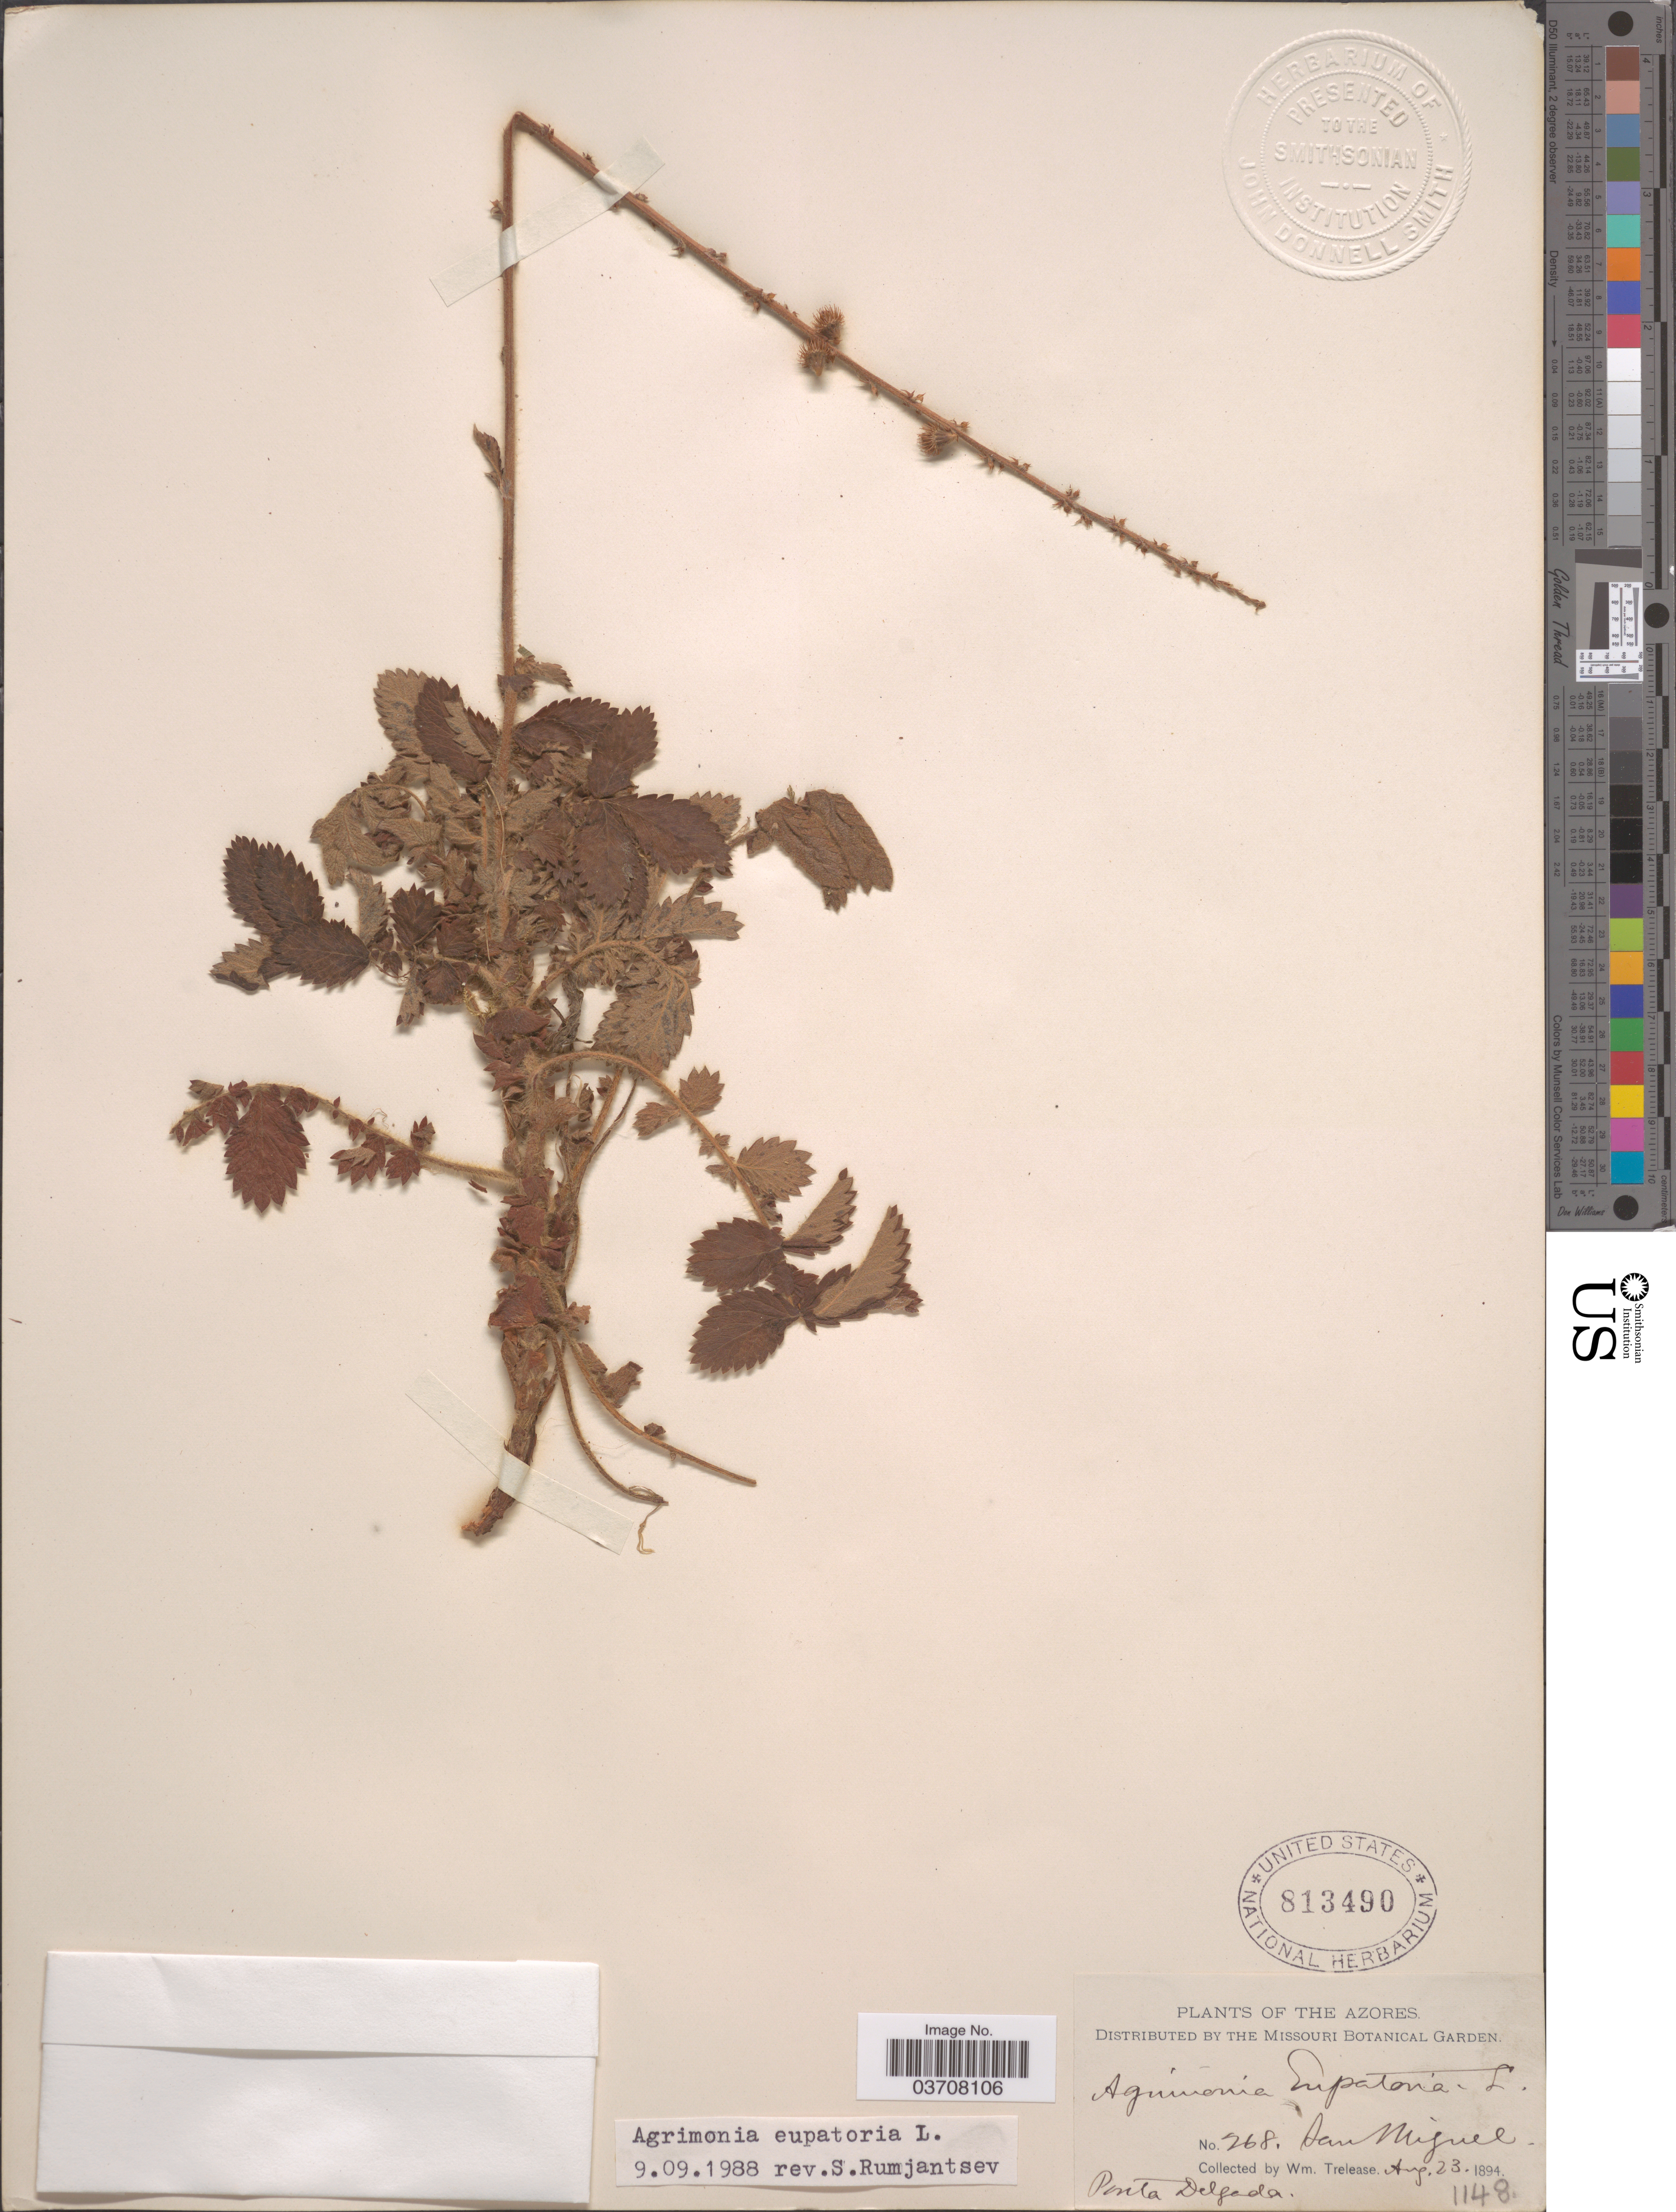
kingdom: Plantae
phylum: Tracheophyta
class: Magnoliopsida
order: Rosales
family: Rosaceae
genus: Agrimonia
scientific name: Agrimonia eupatoria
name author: L.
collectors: W. Trelease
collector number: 268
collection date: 1894-08-23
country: Portugal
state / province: Azores (Aut. Reg.)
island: São Miguel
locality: San Miguel. Ponta Delgada.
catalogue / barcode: US 813490